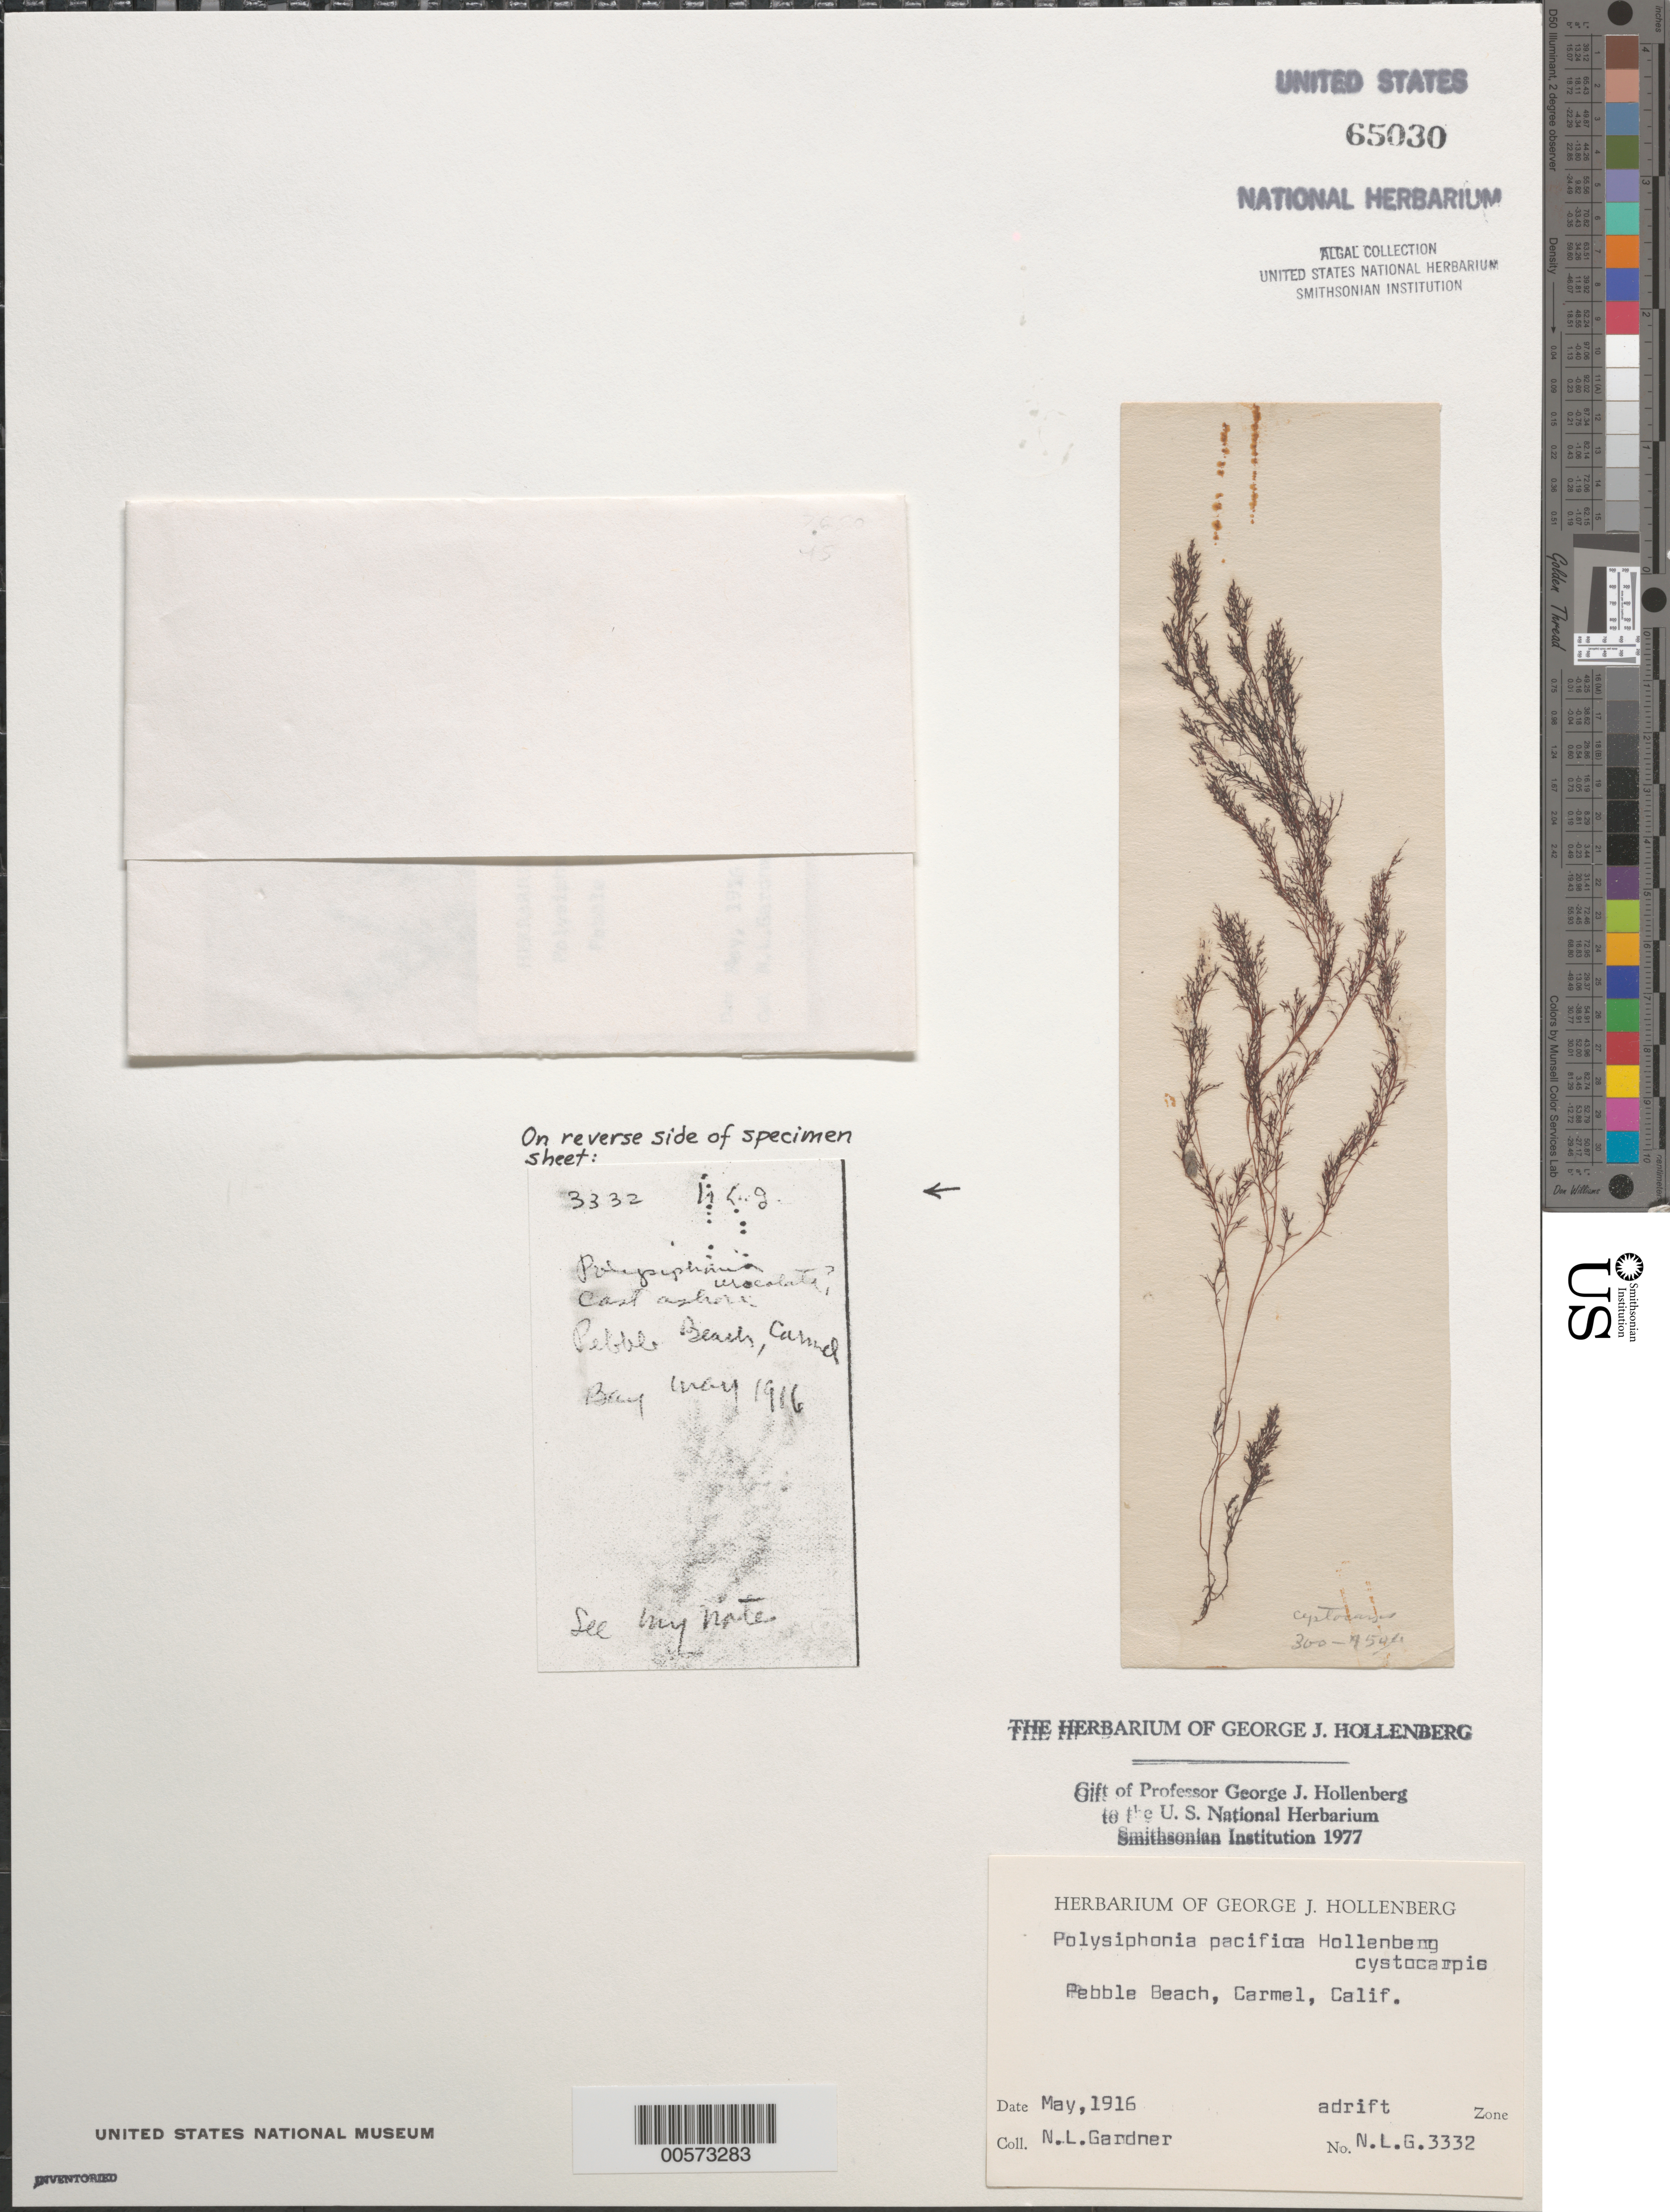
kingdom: Plantae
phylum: Rhodophyta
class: Florideophyceae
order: Ceramiales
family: Rhodomelaceae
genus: Polysiphonia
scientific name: Polysiphonia pacifica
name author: Hollenb.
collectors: N. Gardner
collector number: NLG 3332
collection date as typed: May 1916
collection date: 1916-05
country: United States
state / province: California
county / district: Monterey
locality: Pebble Beach, Carmel Bay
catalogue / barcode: US 65030